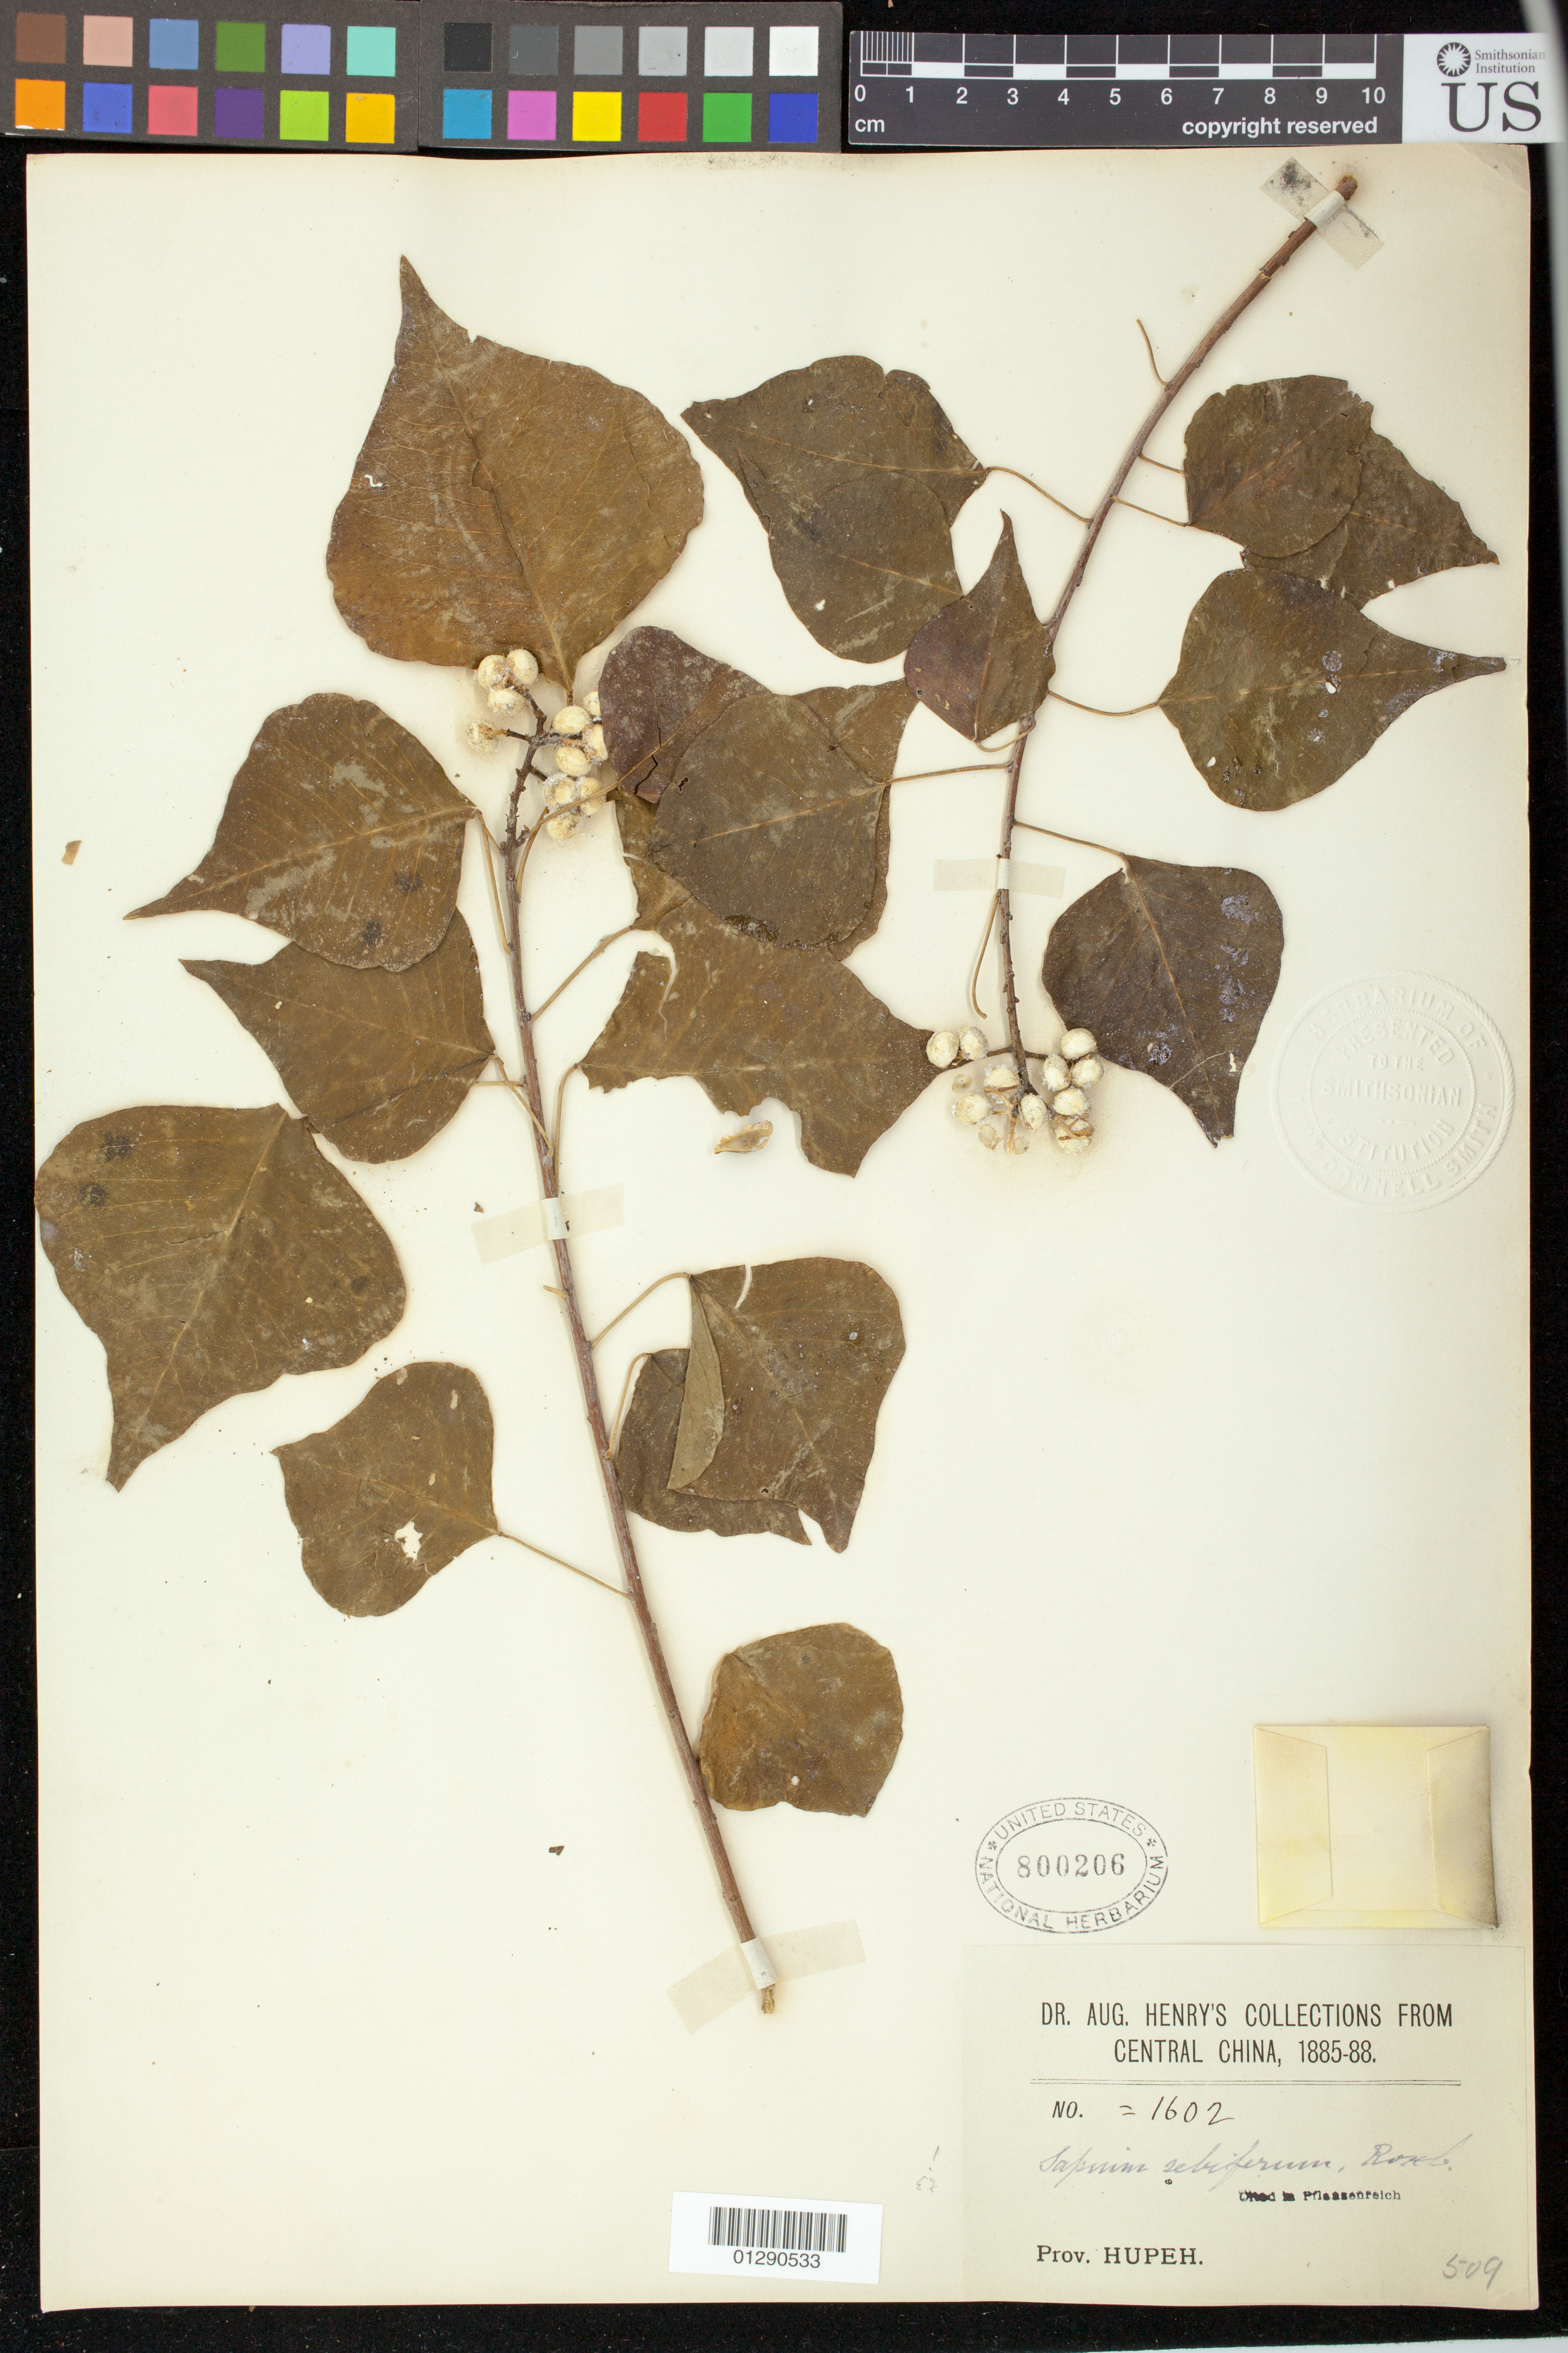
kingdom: Plantae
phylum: Tracheophyta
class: Magnoliopsida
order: Malpighiales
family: Euphorbiaceae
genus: Sapium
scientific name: Sapium sebiferum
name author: (L.) Roxb.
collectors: A. Henry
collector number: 1602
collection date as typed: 1885 to -- --- 1888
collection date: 1885/1888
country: China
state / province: Hubei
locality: Prov. Hupeh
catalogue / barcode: US 800206